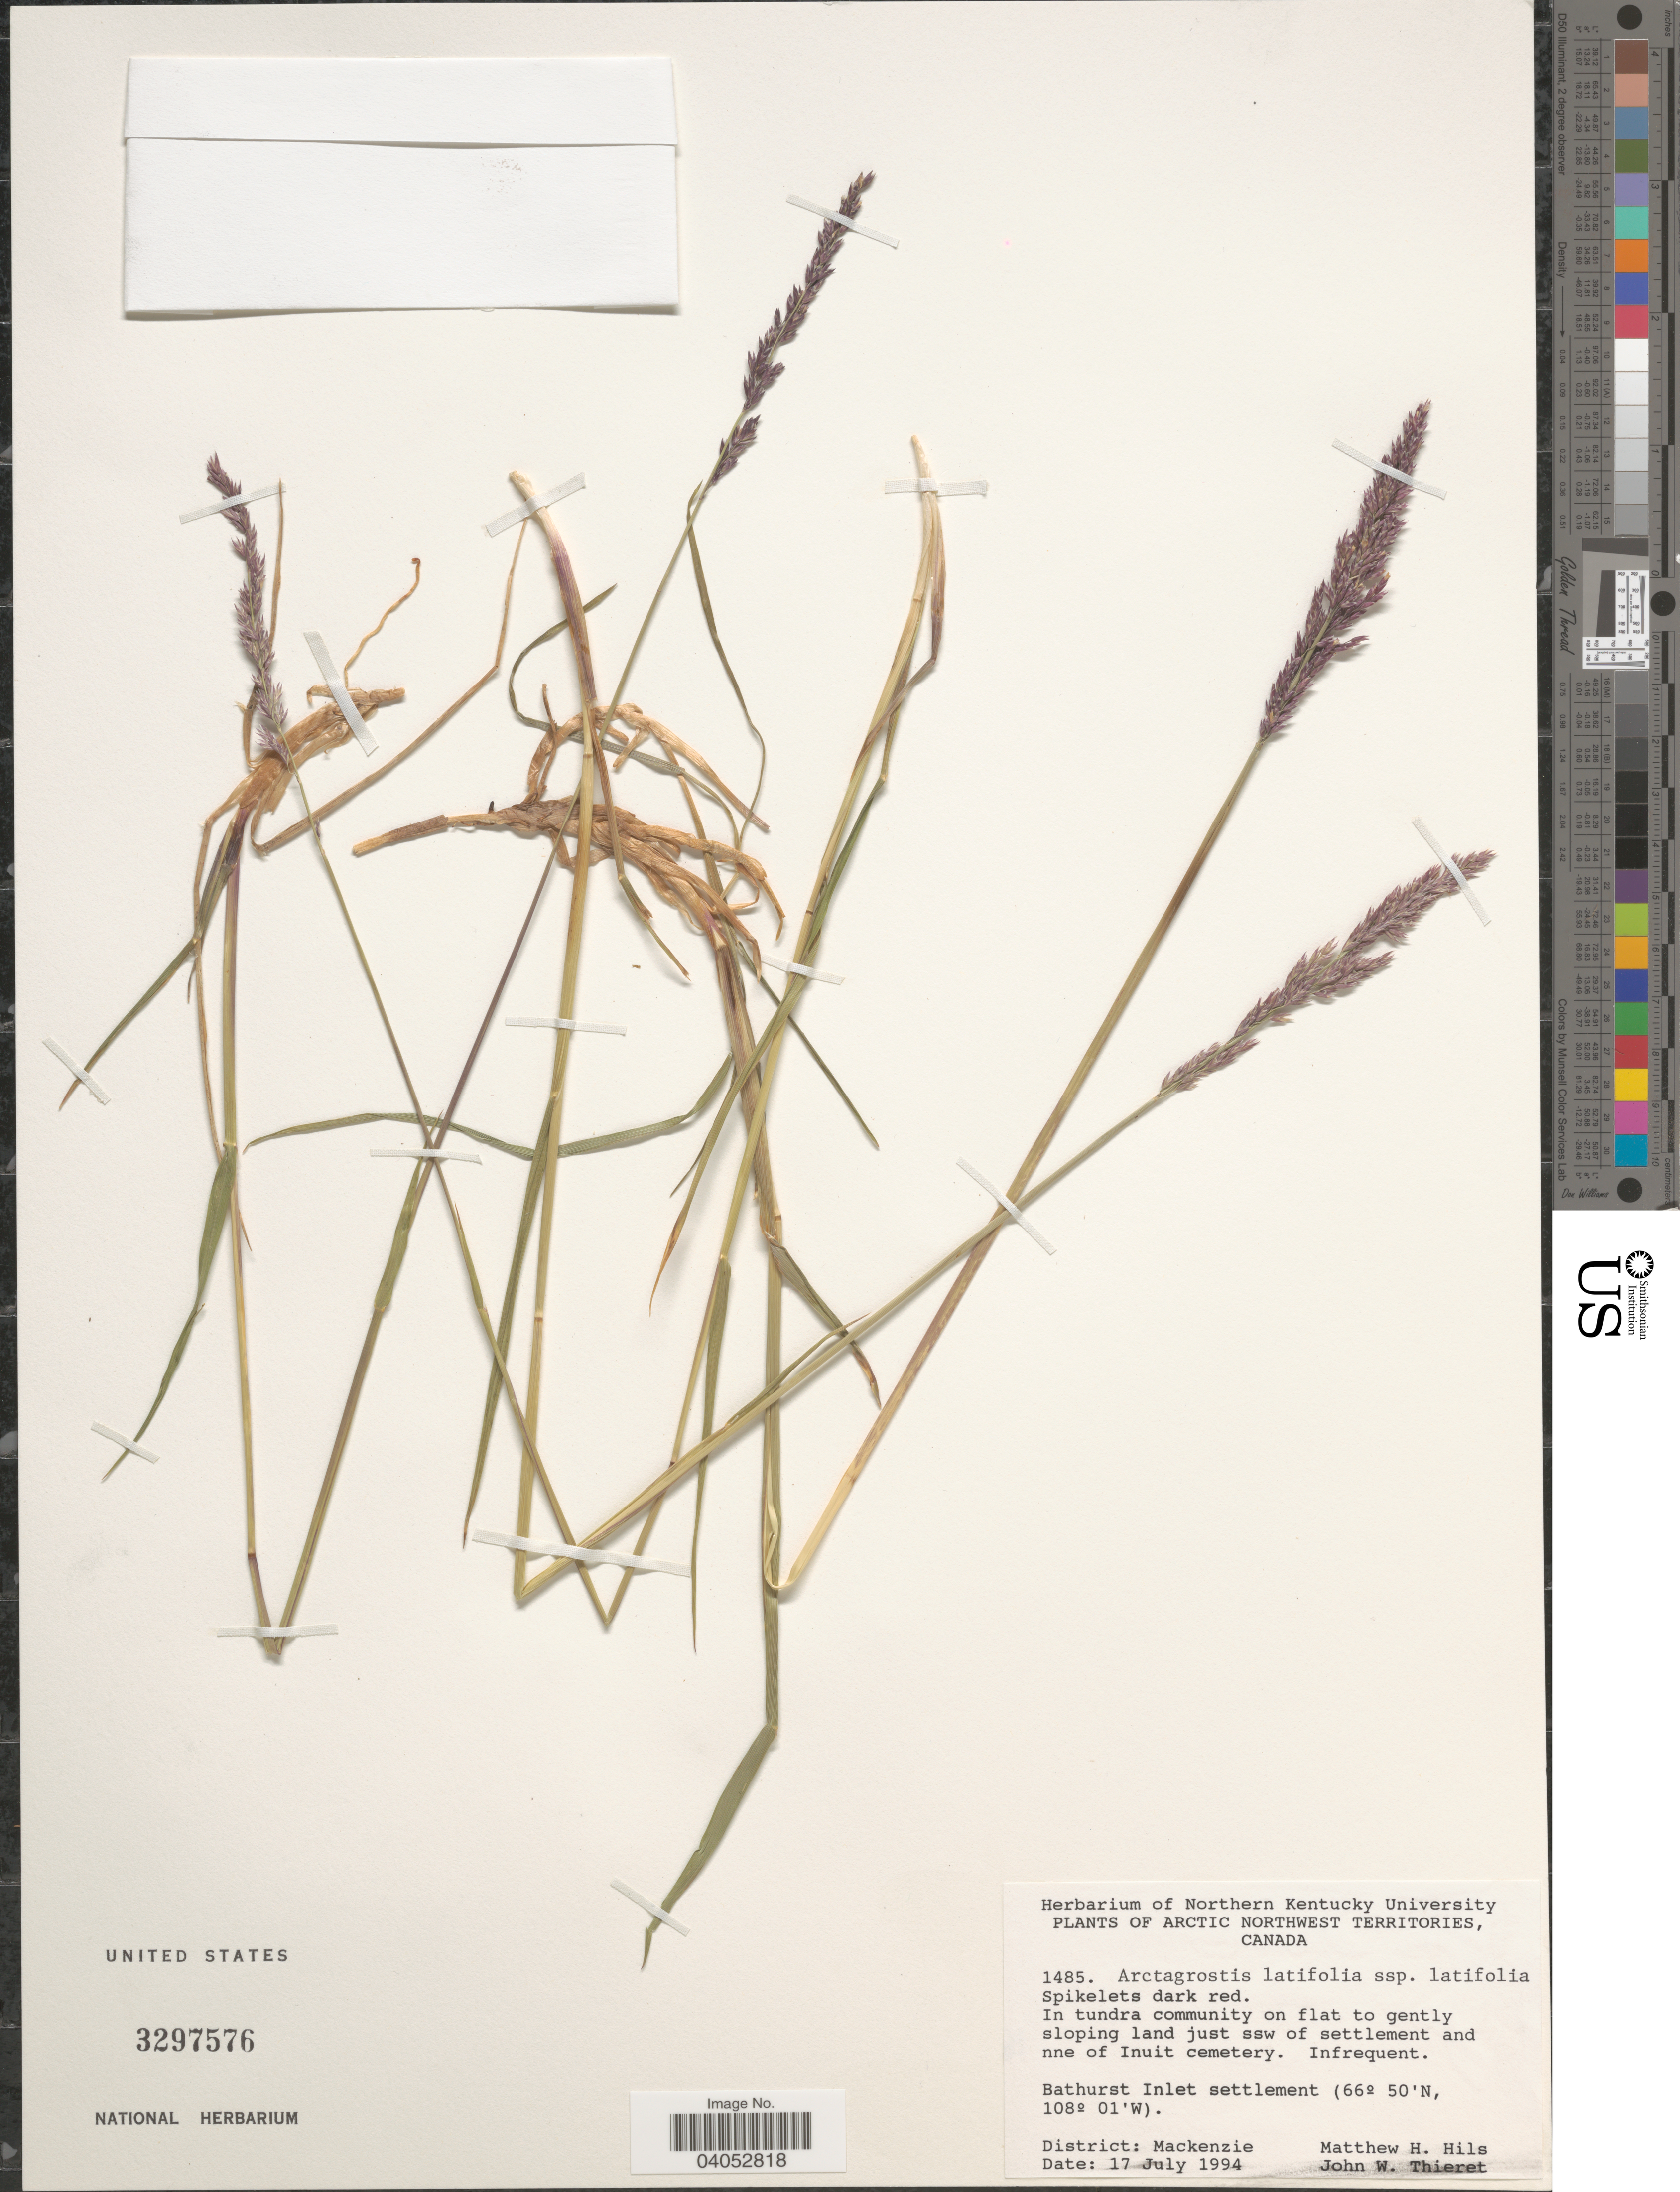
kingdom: Plantae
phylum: Tracheophyta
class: Liliopsida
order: Poales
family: Poaceae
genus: Arctagrostis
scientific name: Arctagrostis latifolia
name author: (R. Br.) Griseb.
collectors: M. Hils & J. W. Thieret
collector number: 1485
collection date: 1994-07-17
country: Canada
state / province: Northwest Territories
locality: Arctic Northwest Territories. Sloping land just ssw of settlement and nne of Inuit cemetery. Bathurst Inlet settlement. District: Mackenzie.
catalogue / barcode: US 3297576